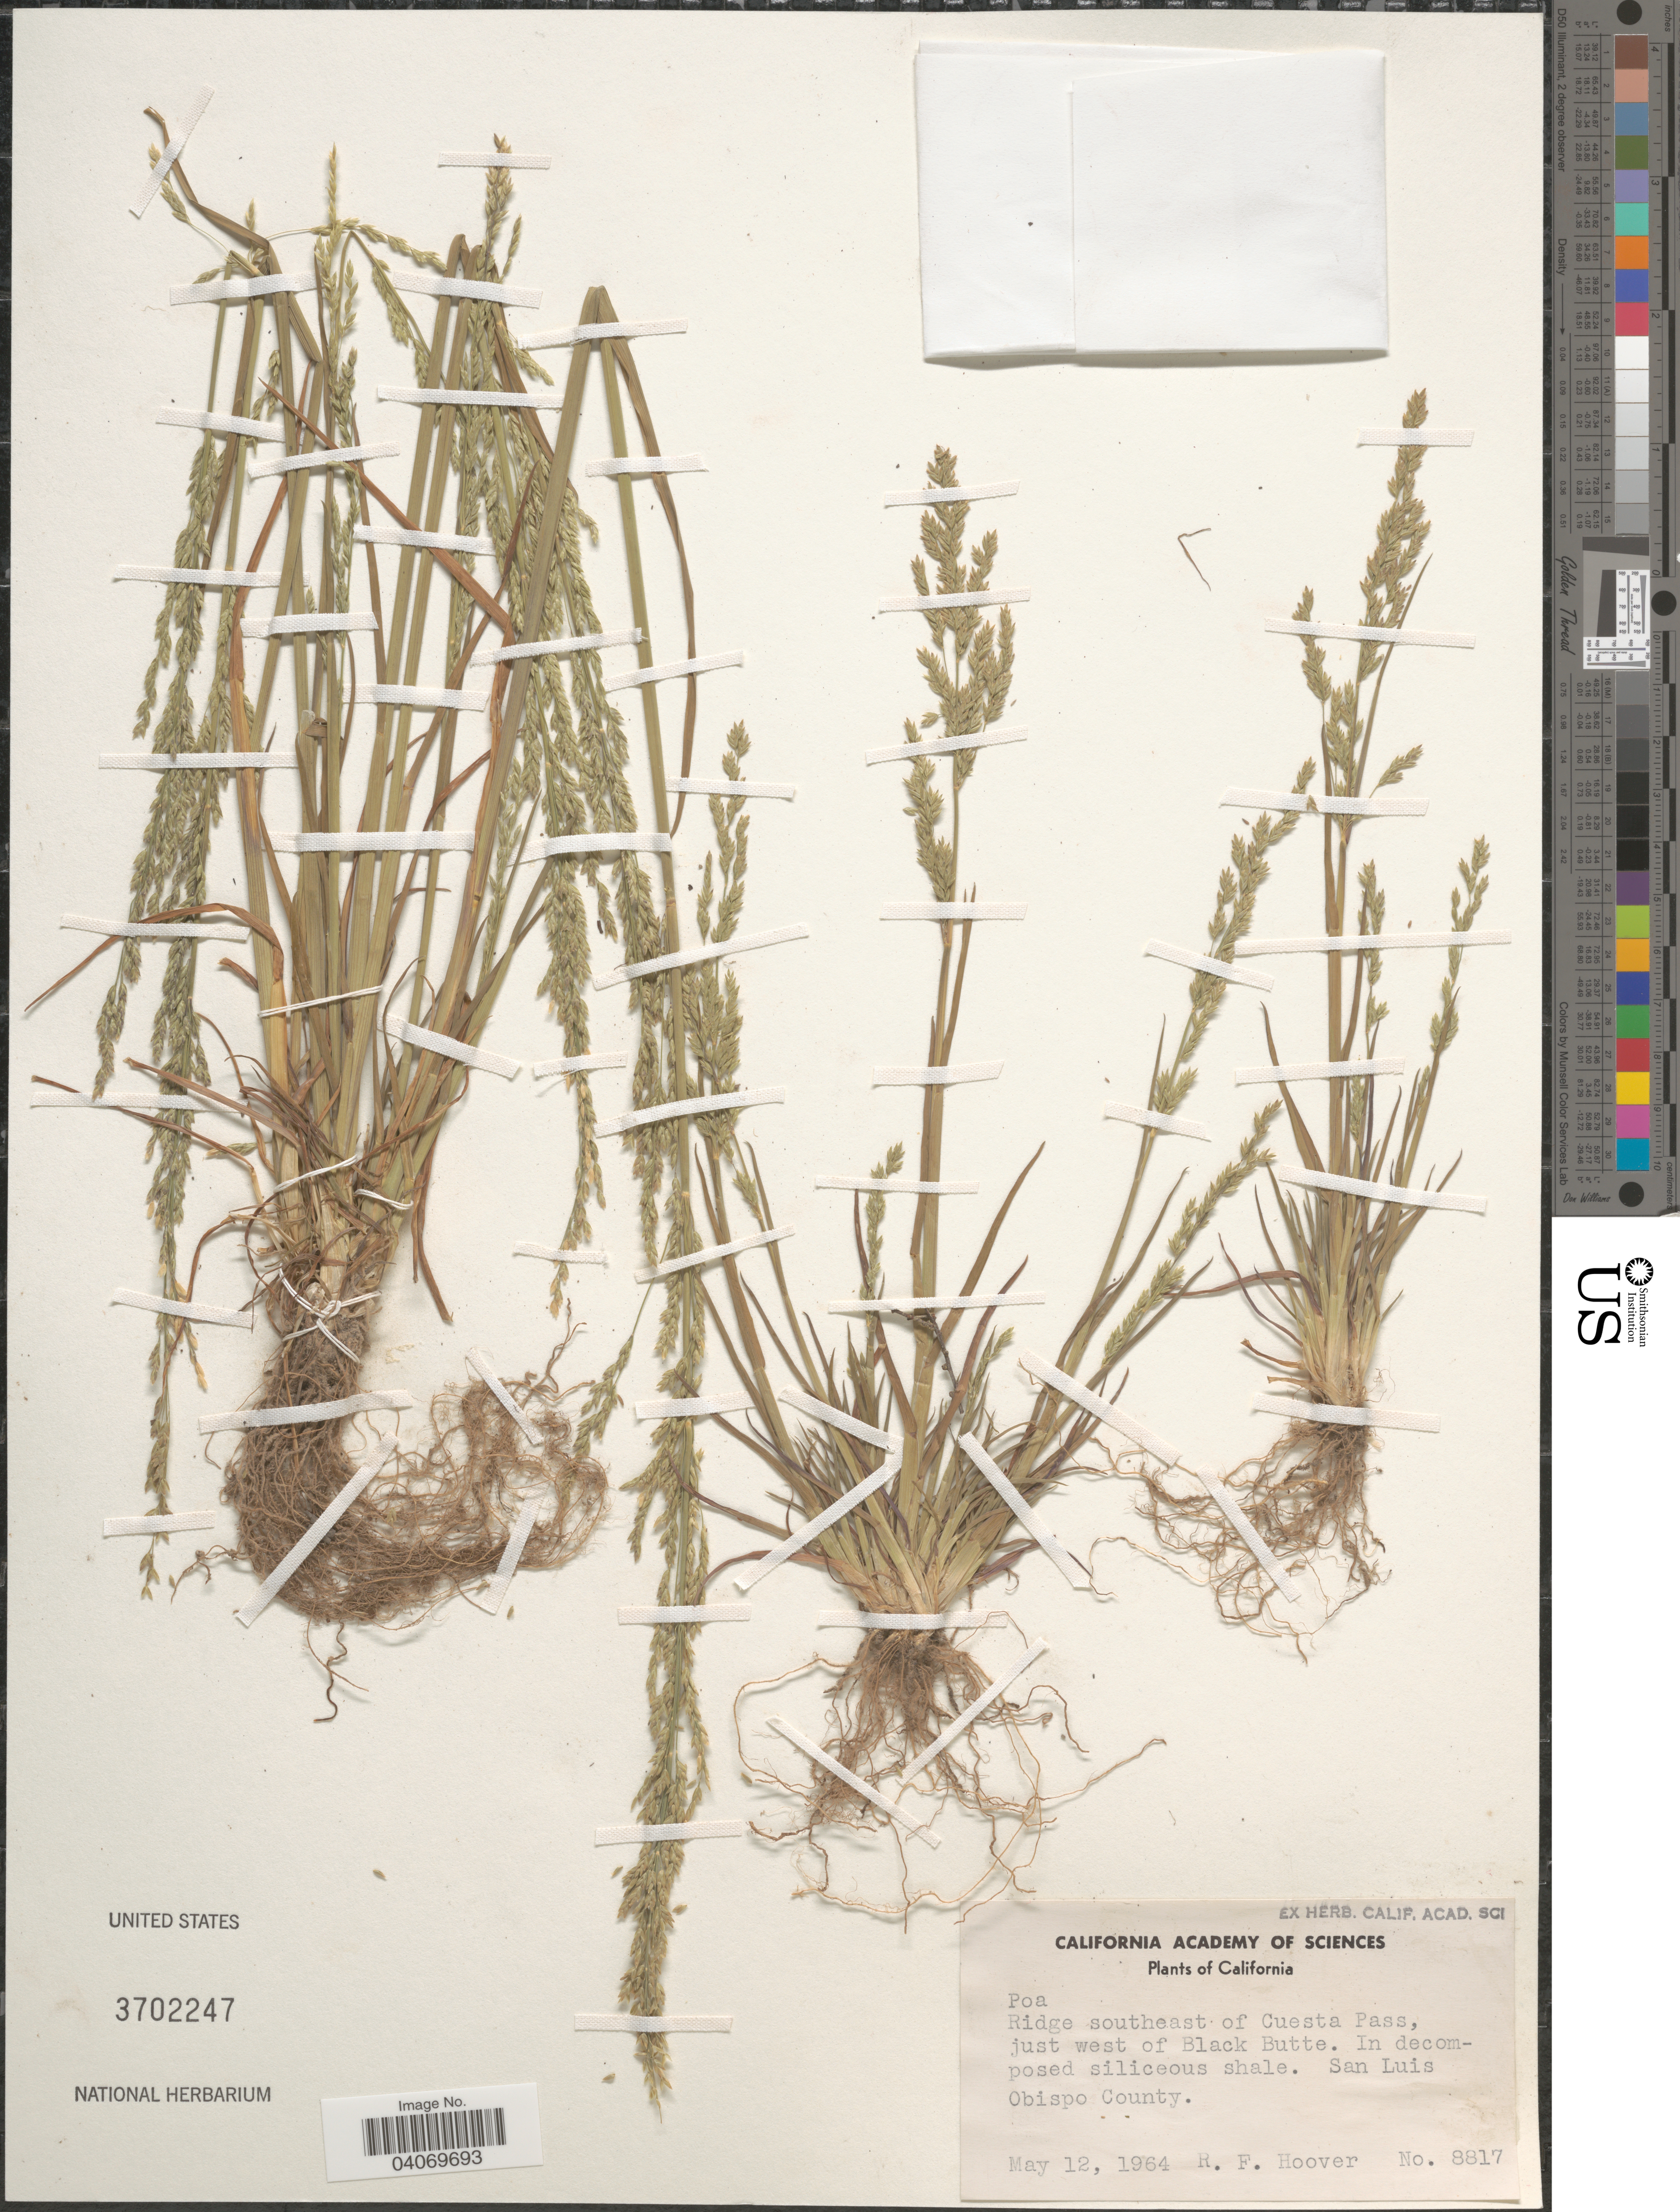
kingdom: Plantae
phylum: Tracheophyta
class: Liliopsida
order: Poales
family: Poaceae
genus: Poa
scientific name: Poa sp.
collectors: R. F. Hoover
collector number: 8817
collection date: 1964-05-12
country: United States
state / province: California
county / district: San Luis Obispo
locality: Ridge southeast of Cuesta Pass, just west of Black Butte. San Luis Obispo County.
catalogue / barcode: US 3702247